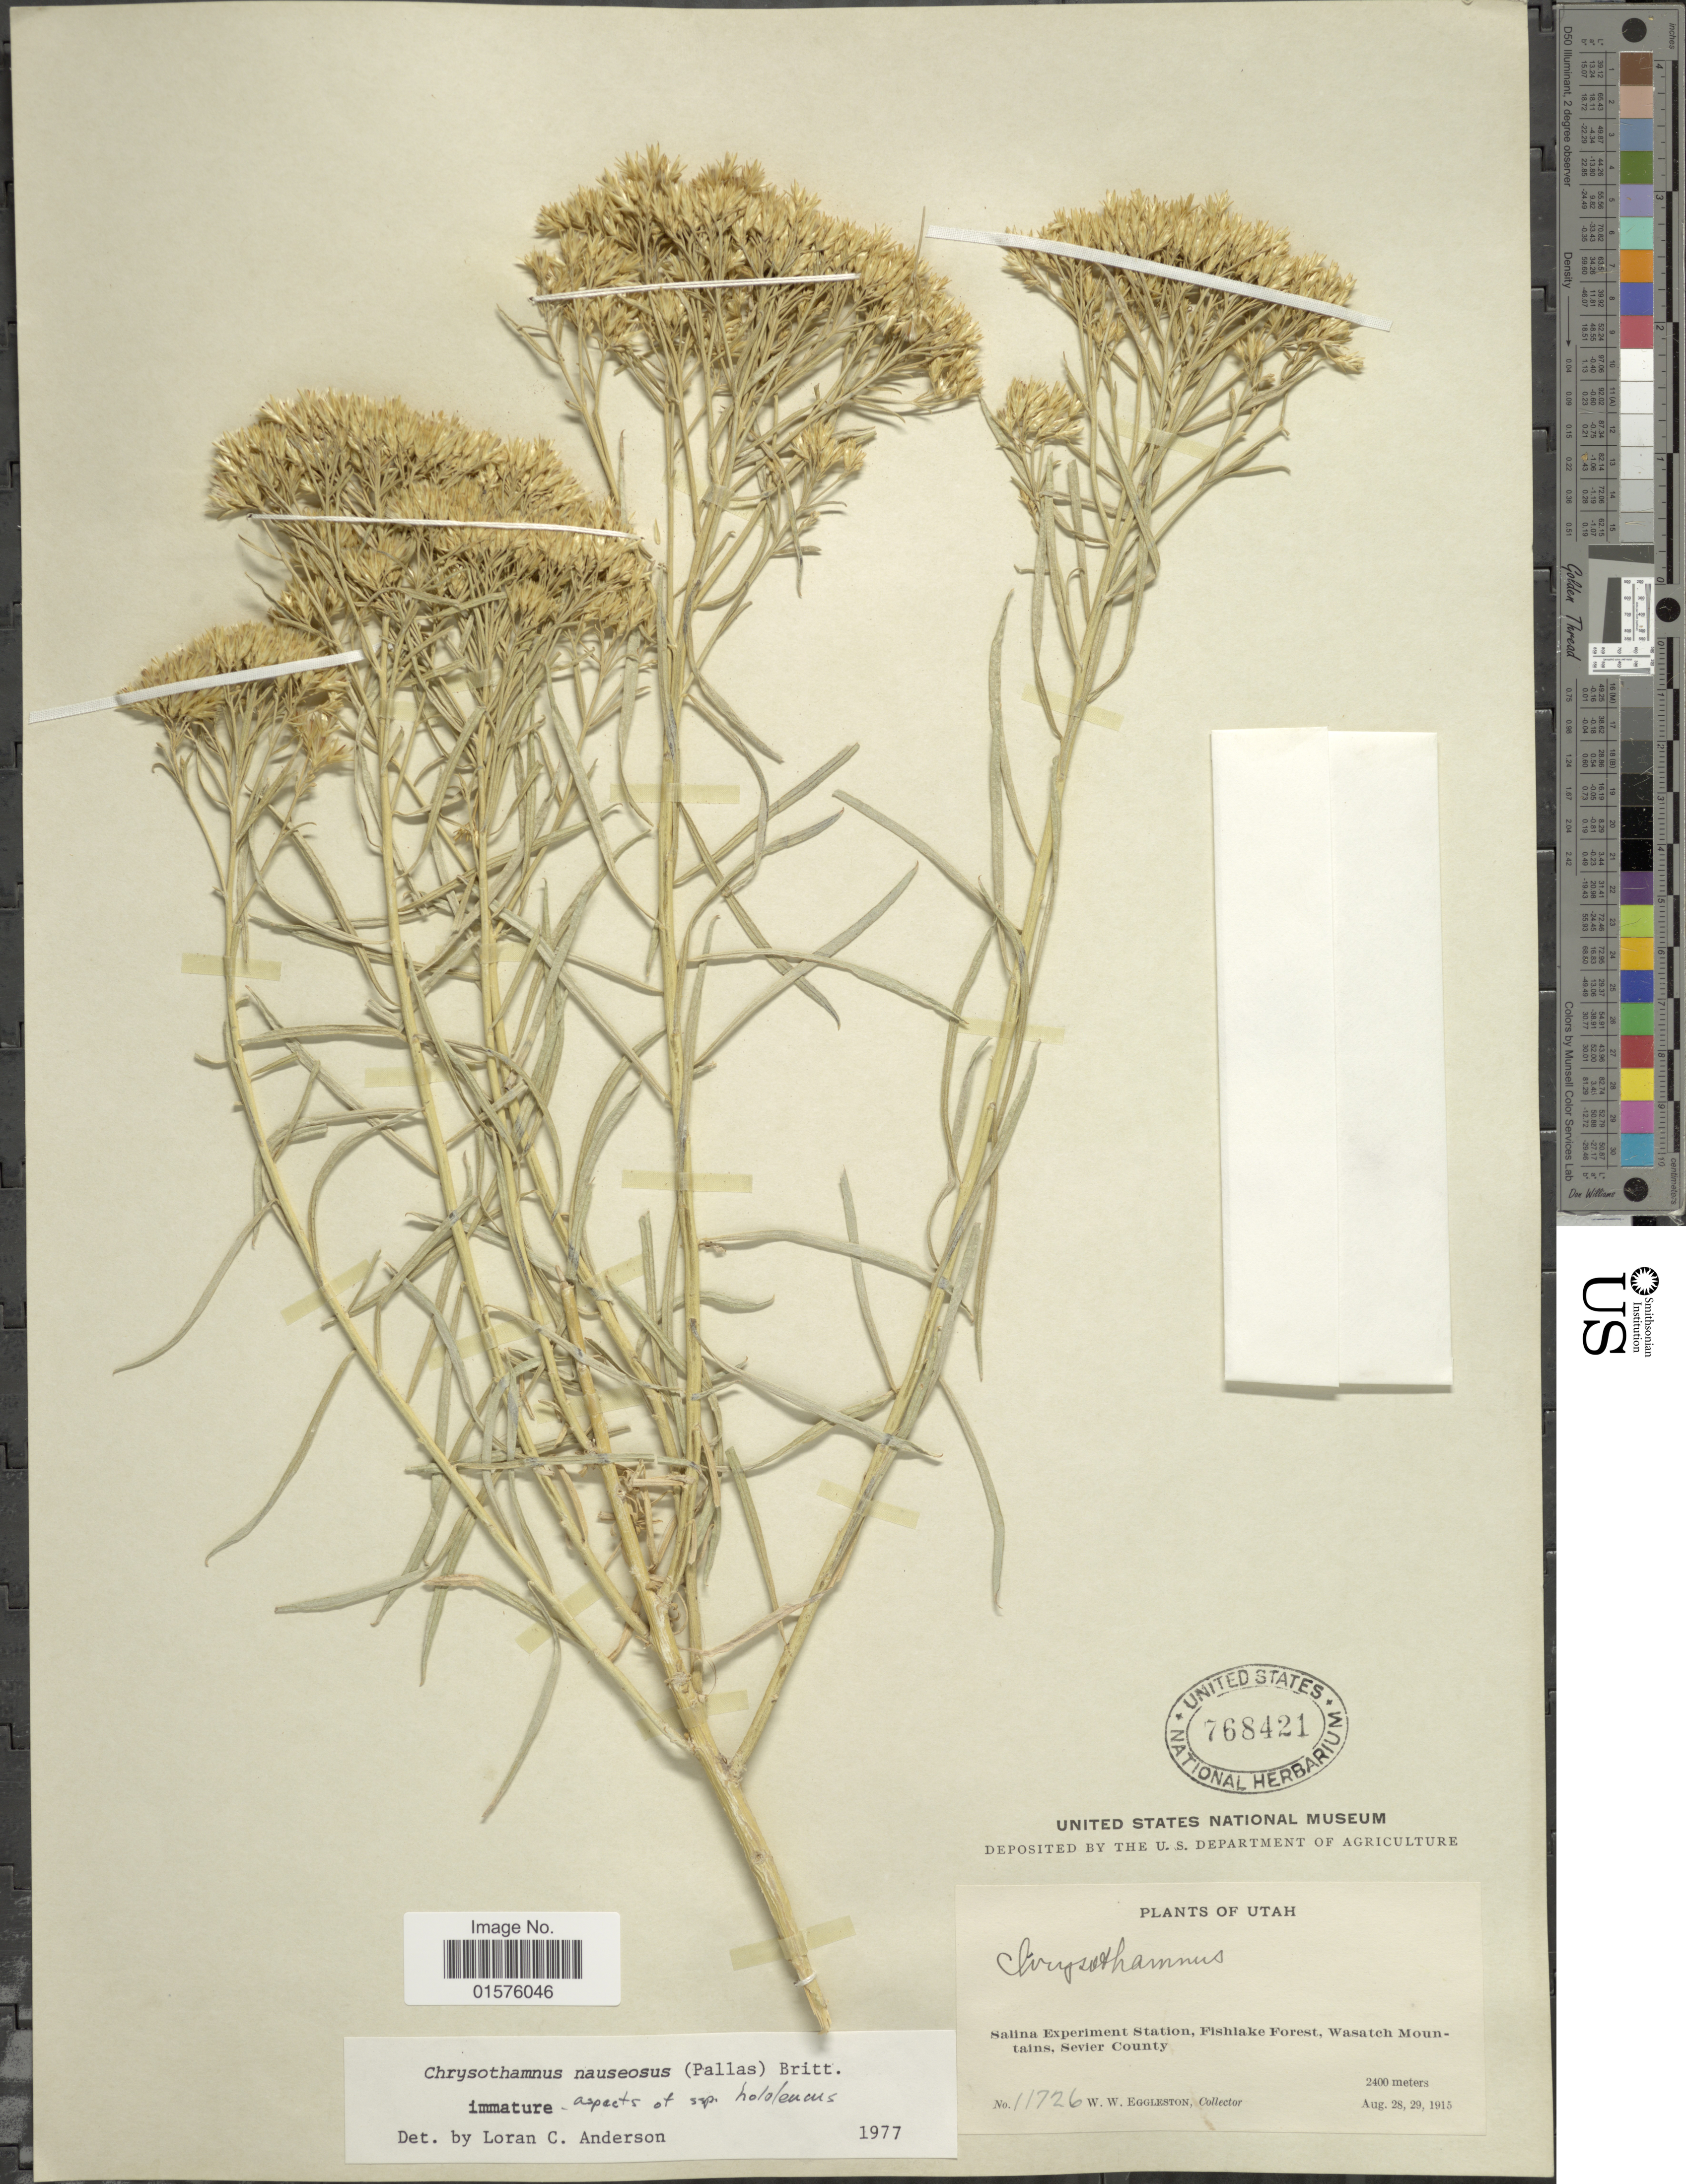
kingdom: Plantae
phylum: Tracheophyta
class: Magnoliopsida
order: Asterales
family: Asteraceae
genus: Ericameria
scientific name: Ericameria nauseosa var. hololeuca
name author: (A. Gray) G.L. Nesom & G.I. Baird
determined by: Urbatsch, Lowell E., Curator (LSU), Louisiana State University (UNITED STATES)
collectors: W. W. Eggleston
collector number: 11726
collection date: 1915-08-28/1915-08-29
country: United States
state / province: Utah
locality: Salina Experiment Startion, Fishlake Forest, Wasatch Mountains, Sevier County.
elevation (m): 732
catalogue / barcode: US 768421